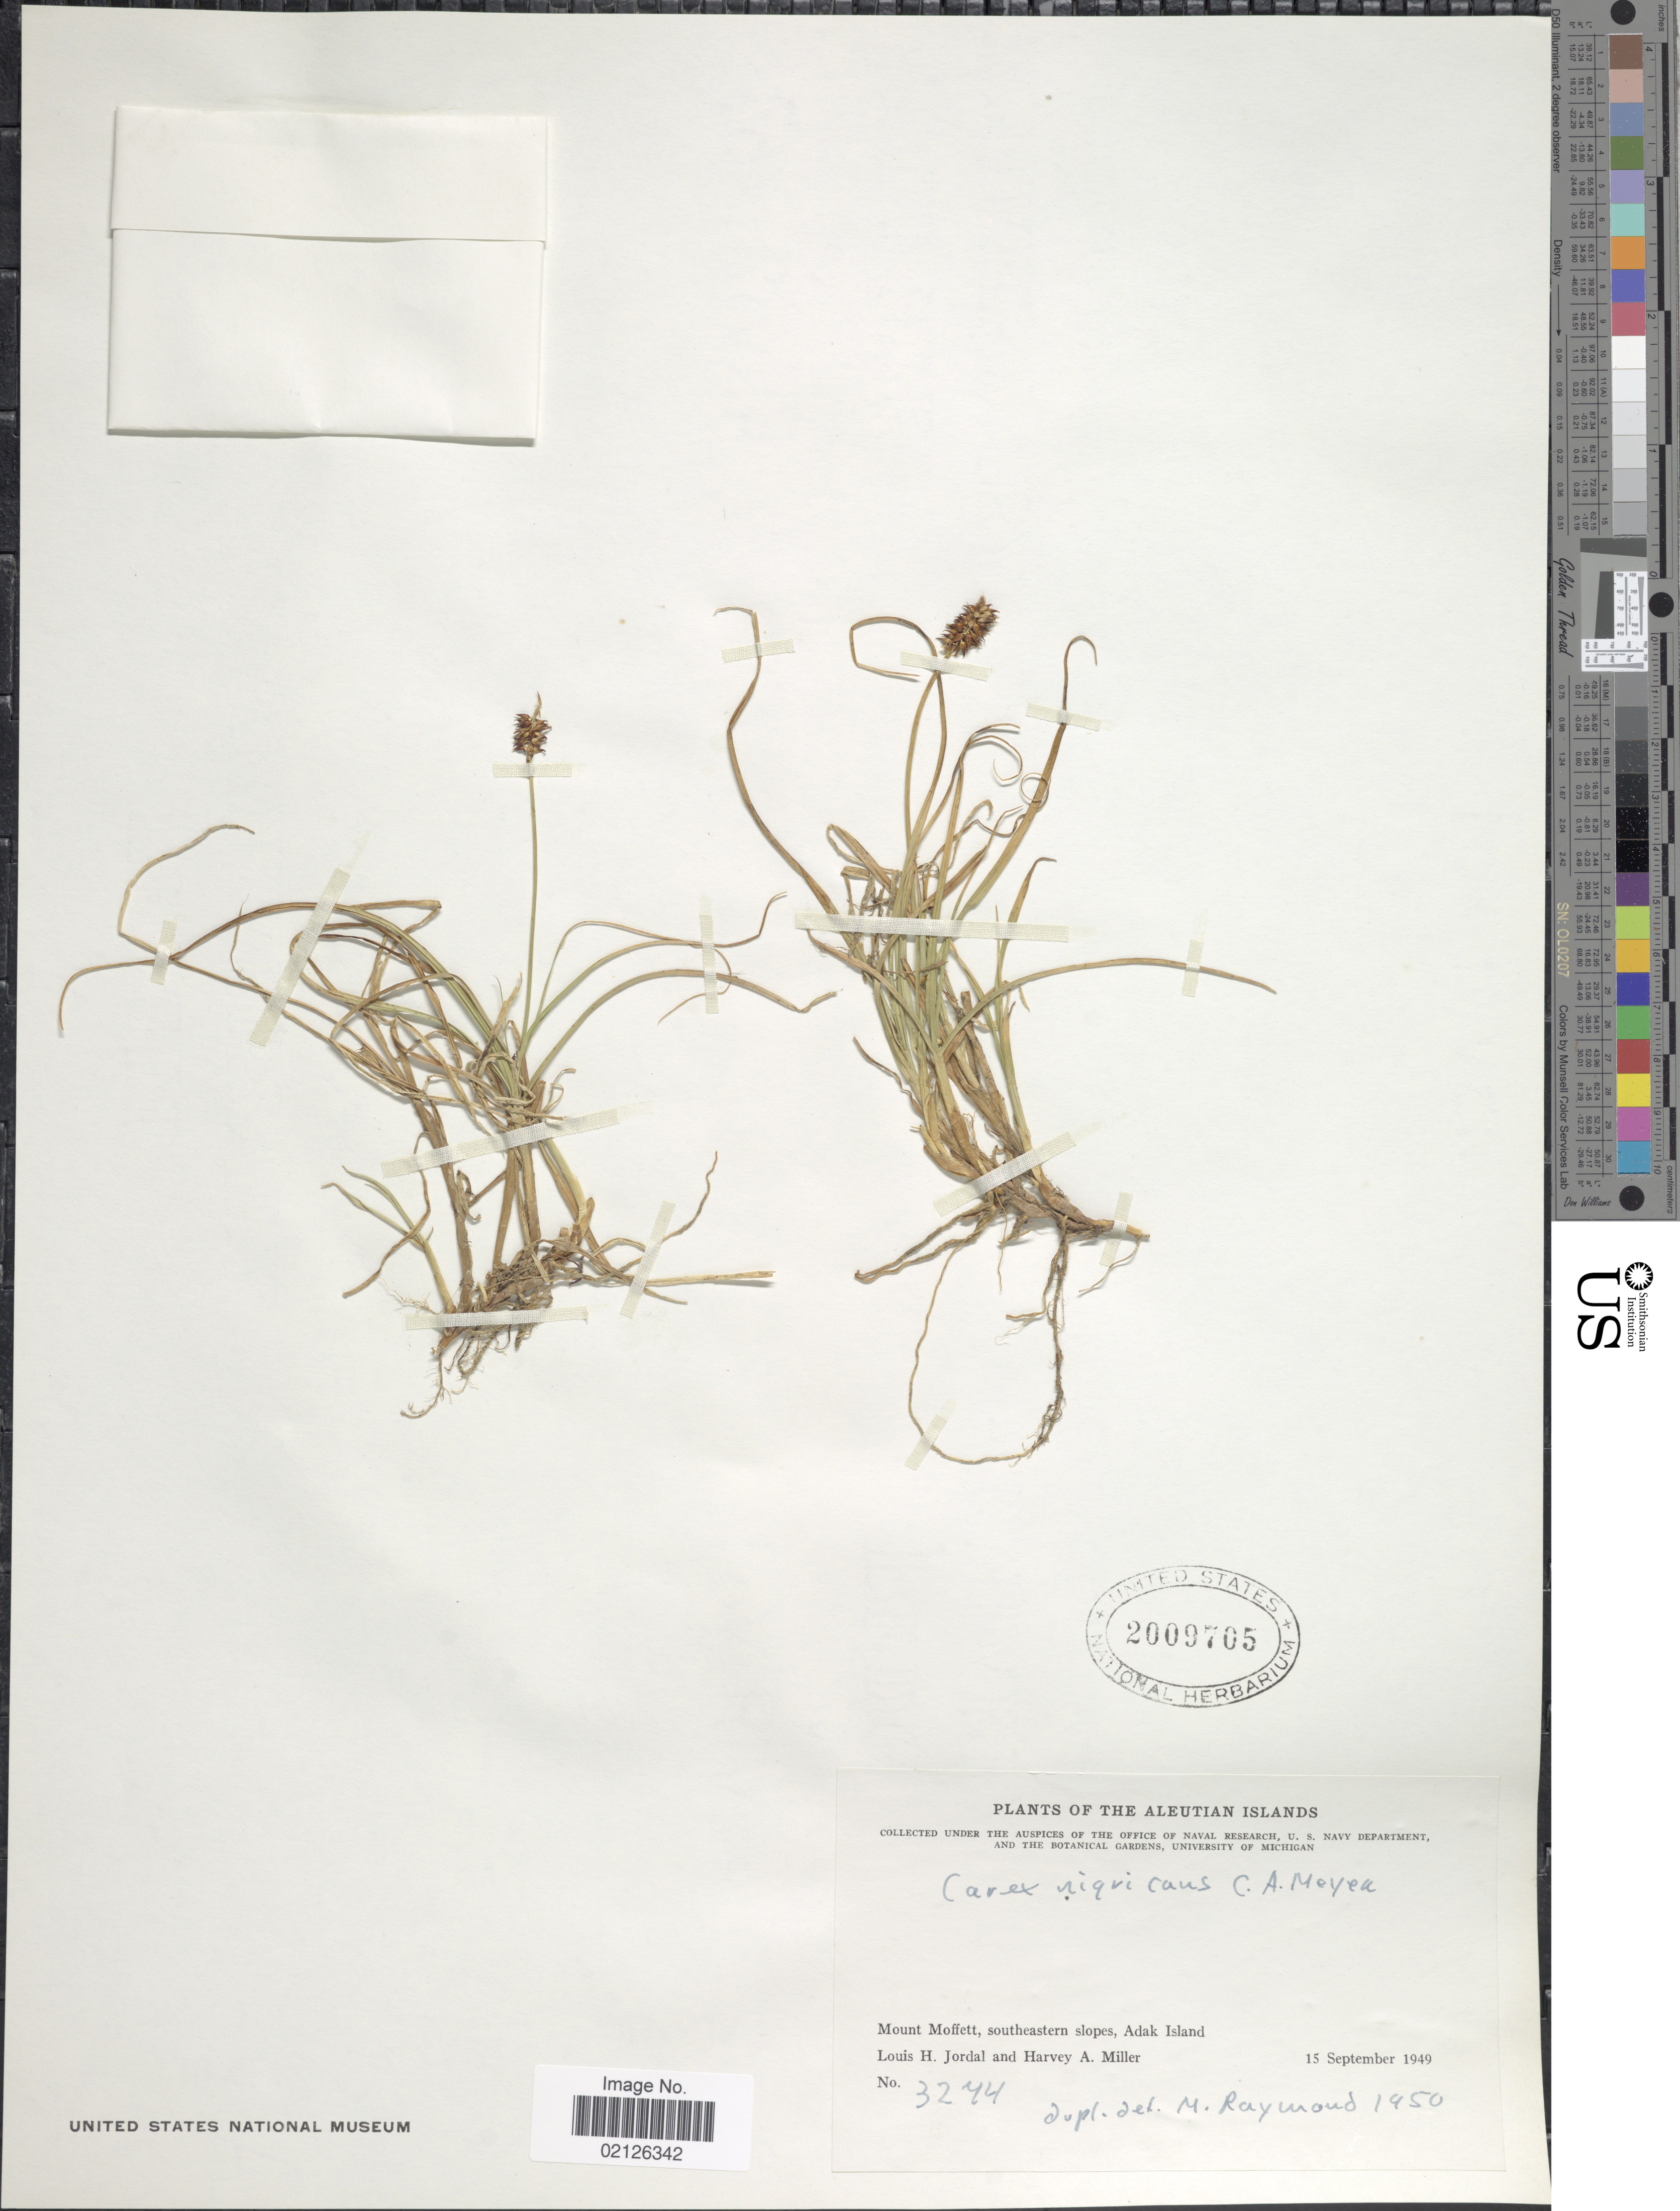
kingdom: Plantae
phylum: Tracheophyta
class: Liliopsida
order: Poales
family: Cyperaceae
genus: Carex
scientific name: Carex nigricans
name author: C.A. Mey.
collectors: L. Jordal & H. A. Miller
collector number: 3244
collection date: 1949-09-15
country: United States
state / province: Alaska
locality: The Aleutian Islands, Mount Moffett, southeastern slopes, Adak Island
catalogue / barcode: US 2009705